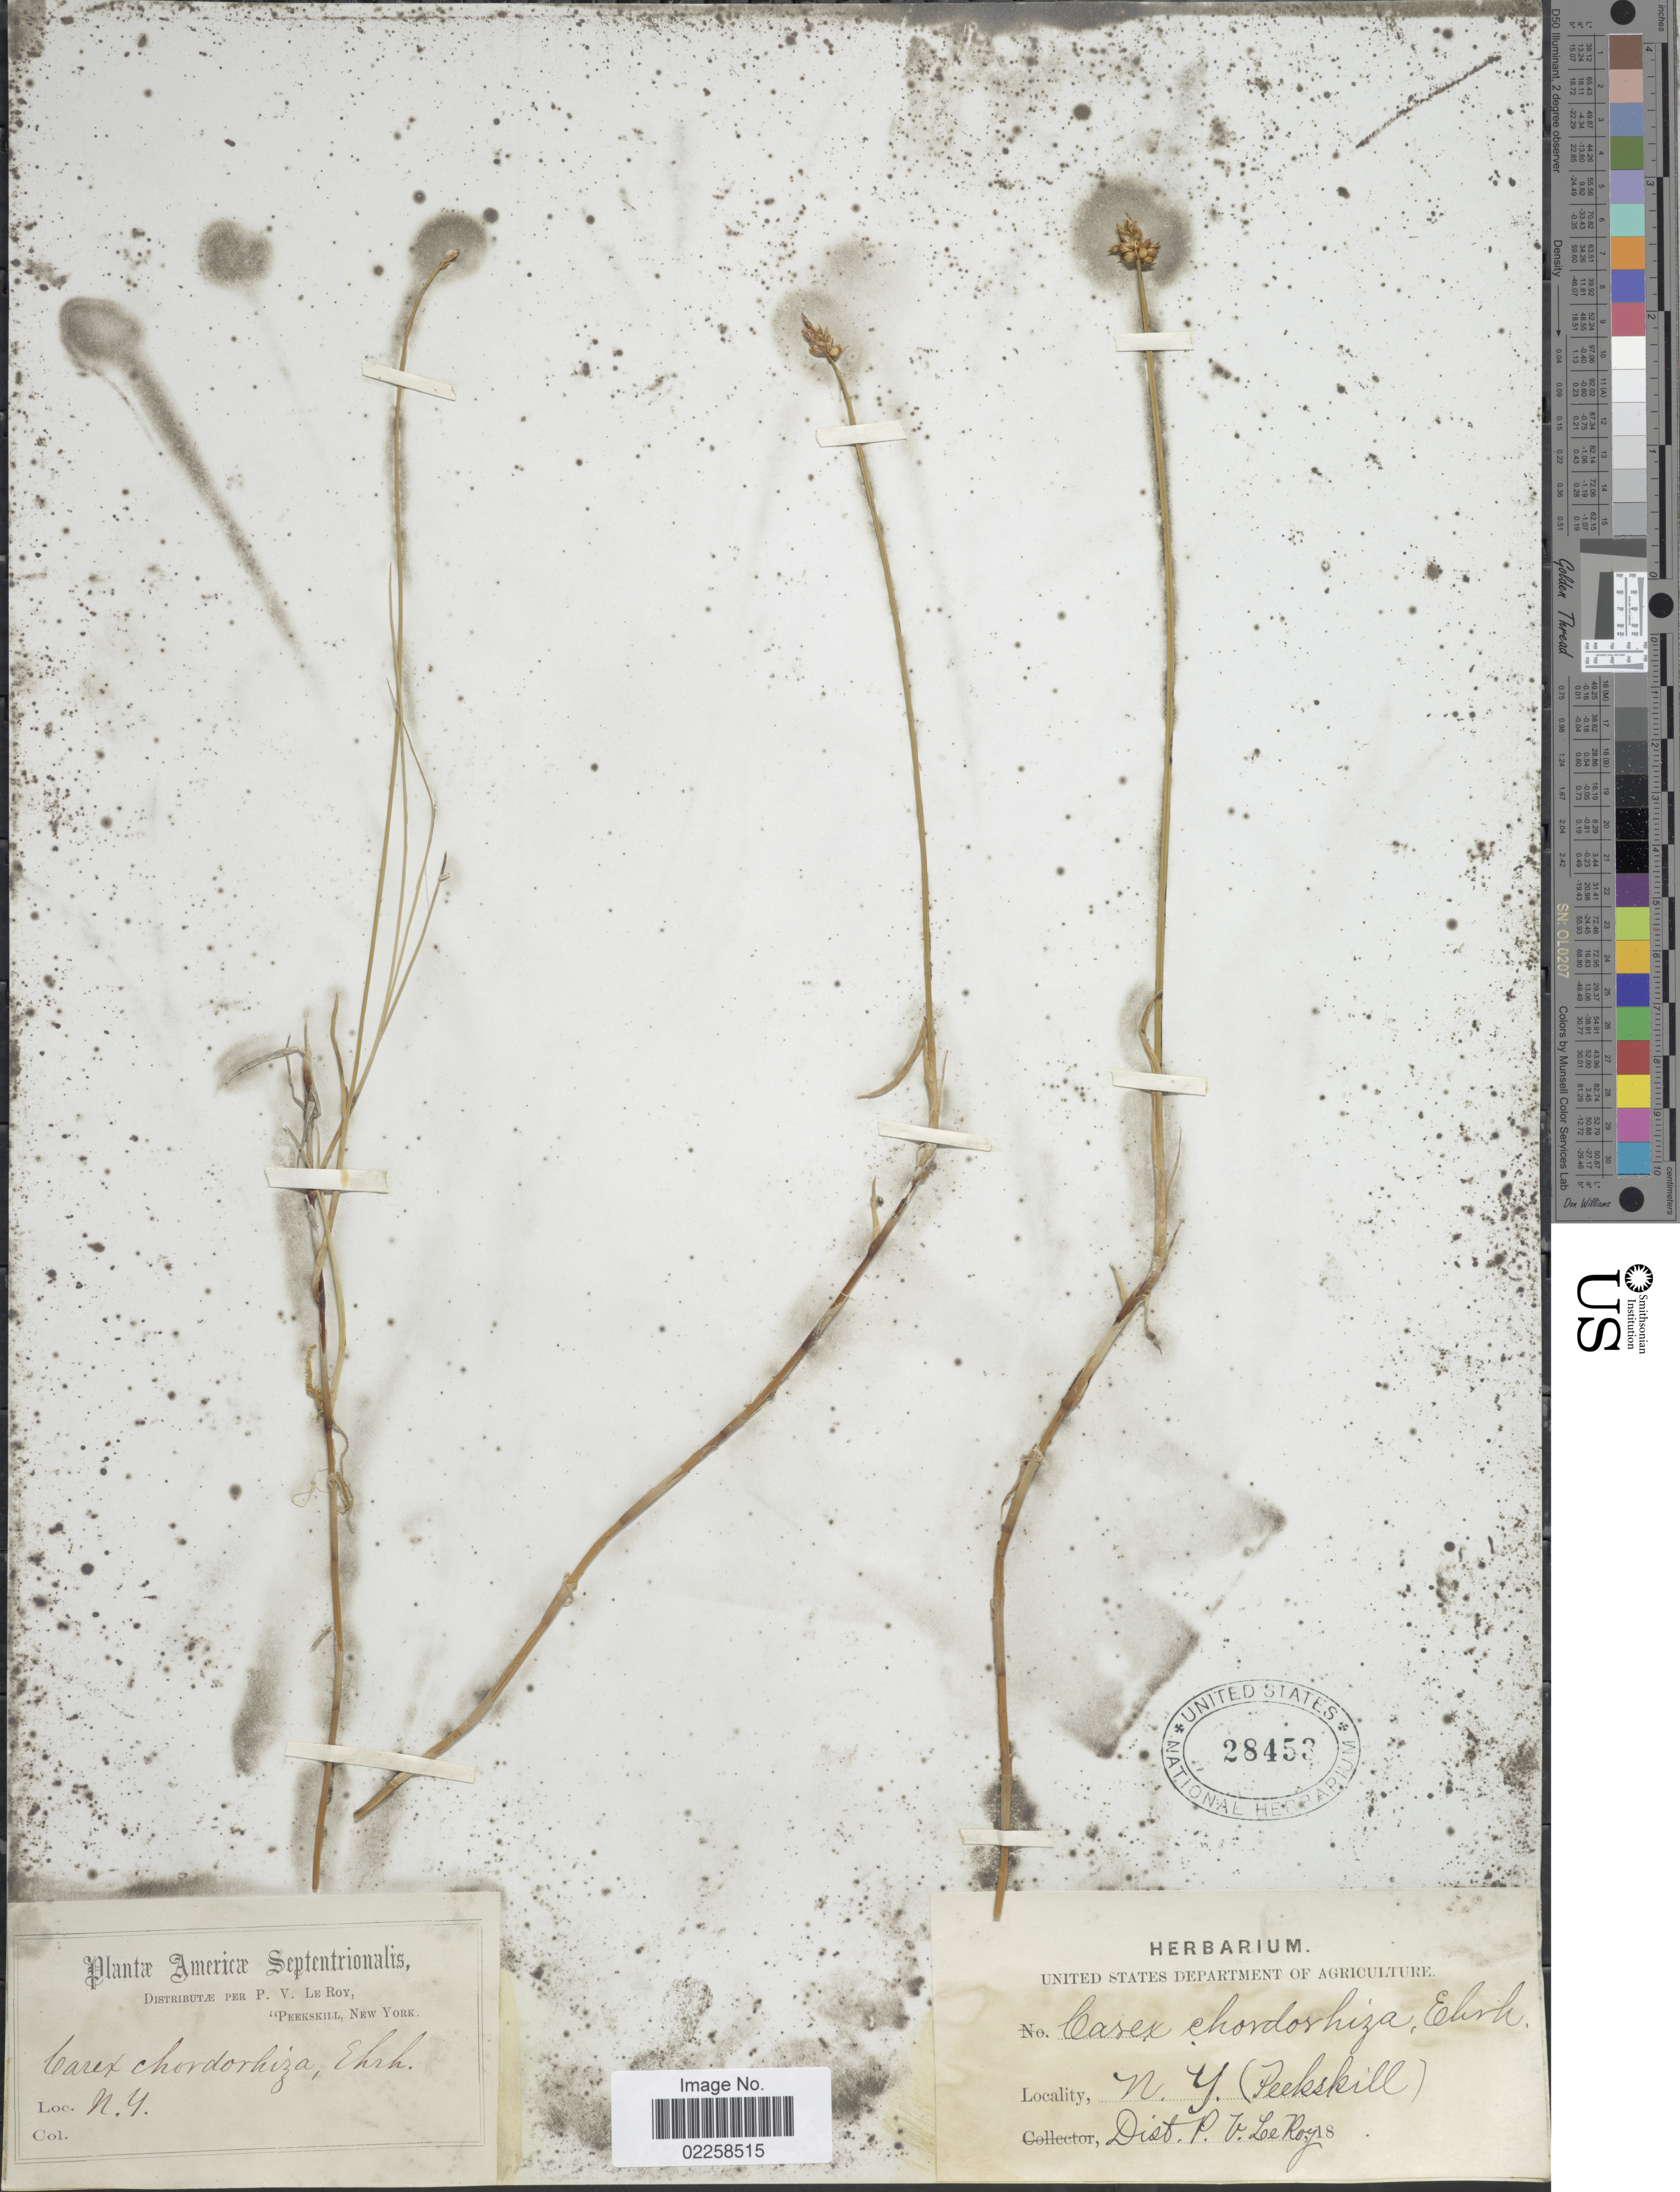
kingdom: Plantae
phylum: Tracheophyta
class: Liliopsida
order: Poales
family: Cyperaceae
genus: Carex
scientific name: Carex chordorrhiza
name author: L. f.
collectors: P. Le Roy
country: United States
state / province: New York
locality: Peekskill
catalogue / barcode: US 28453